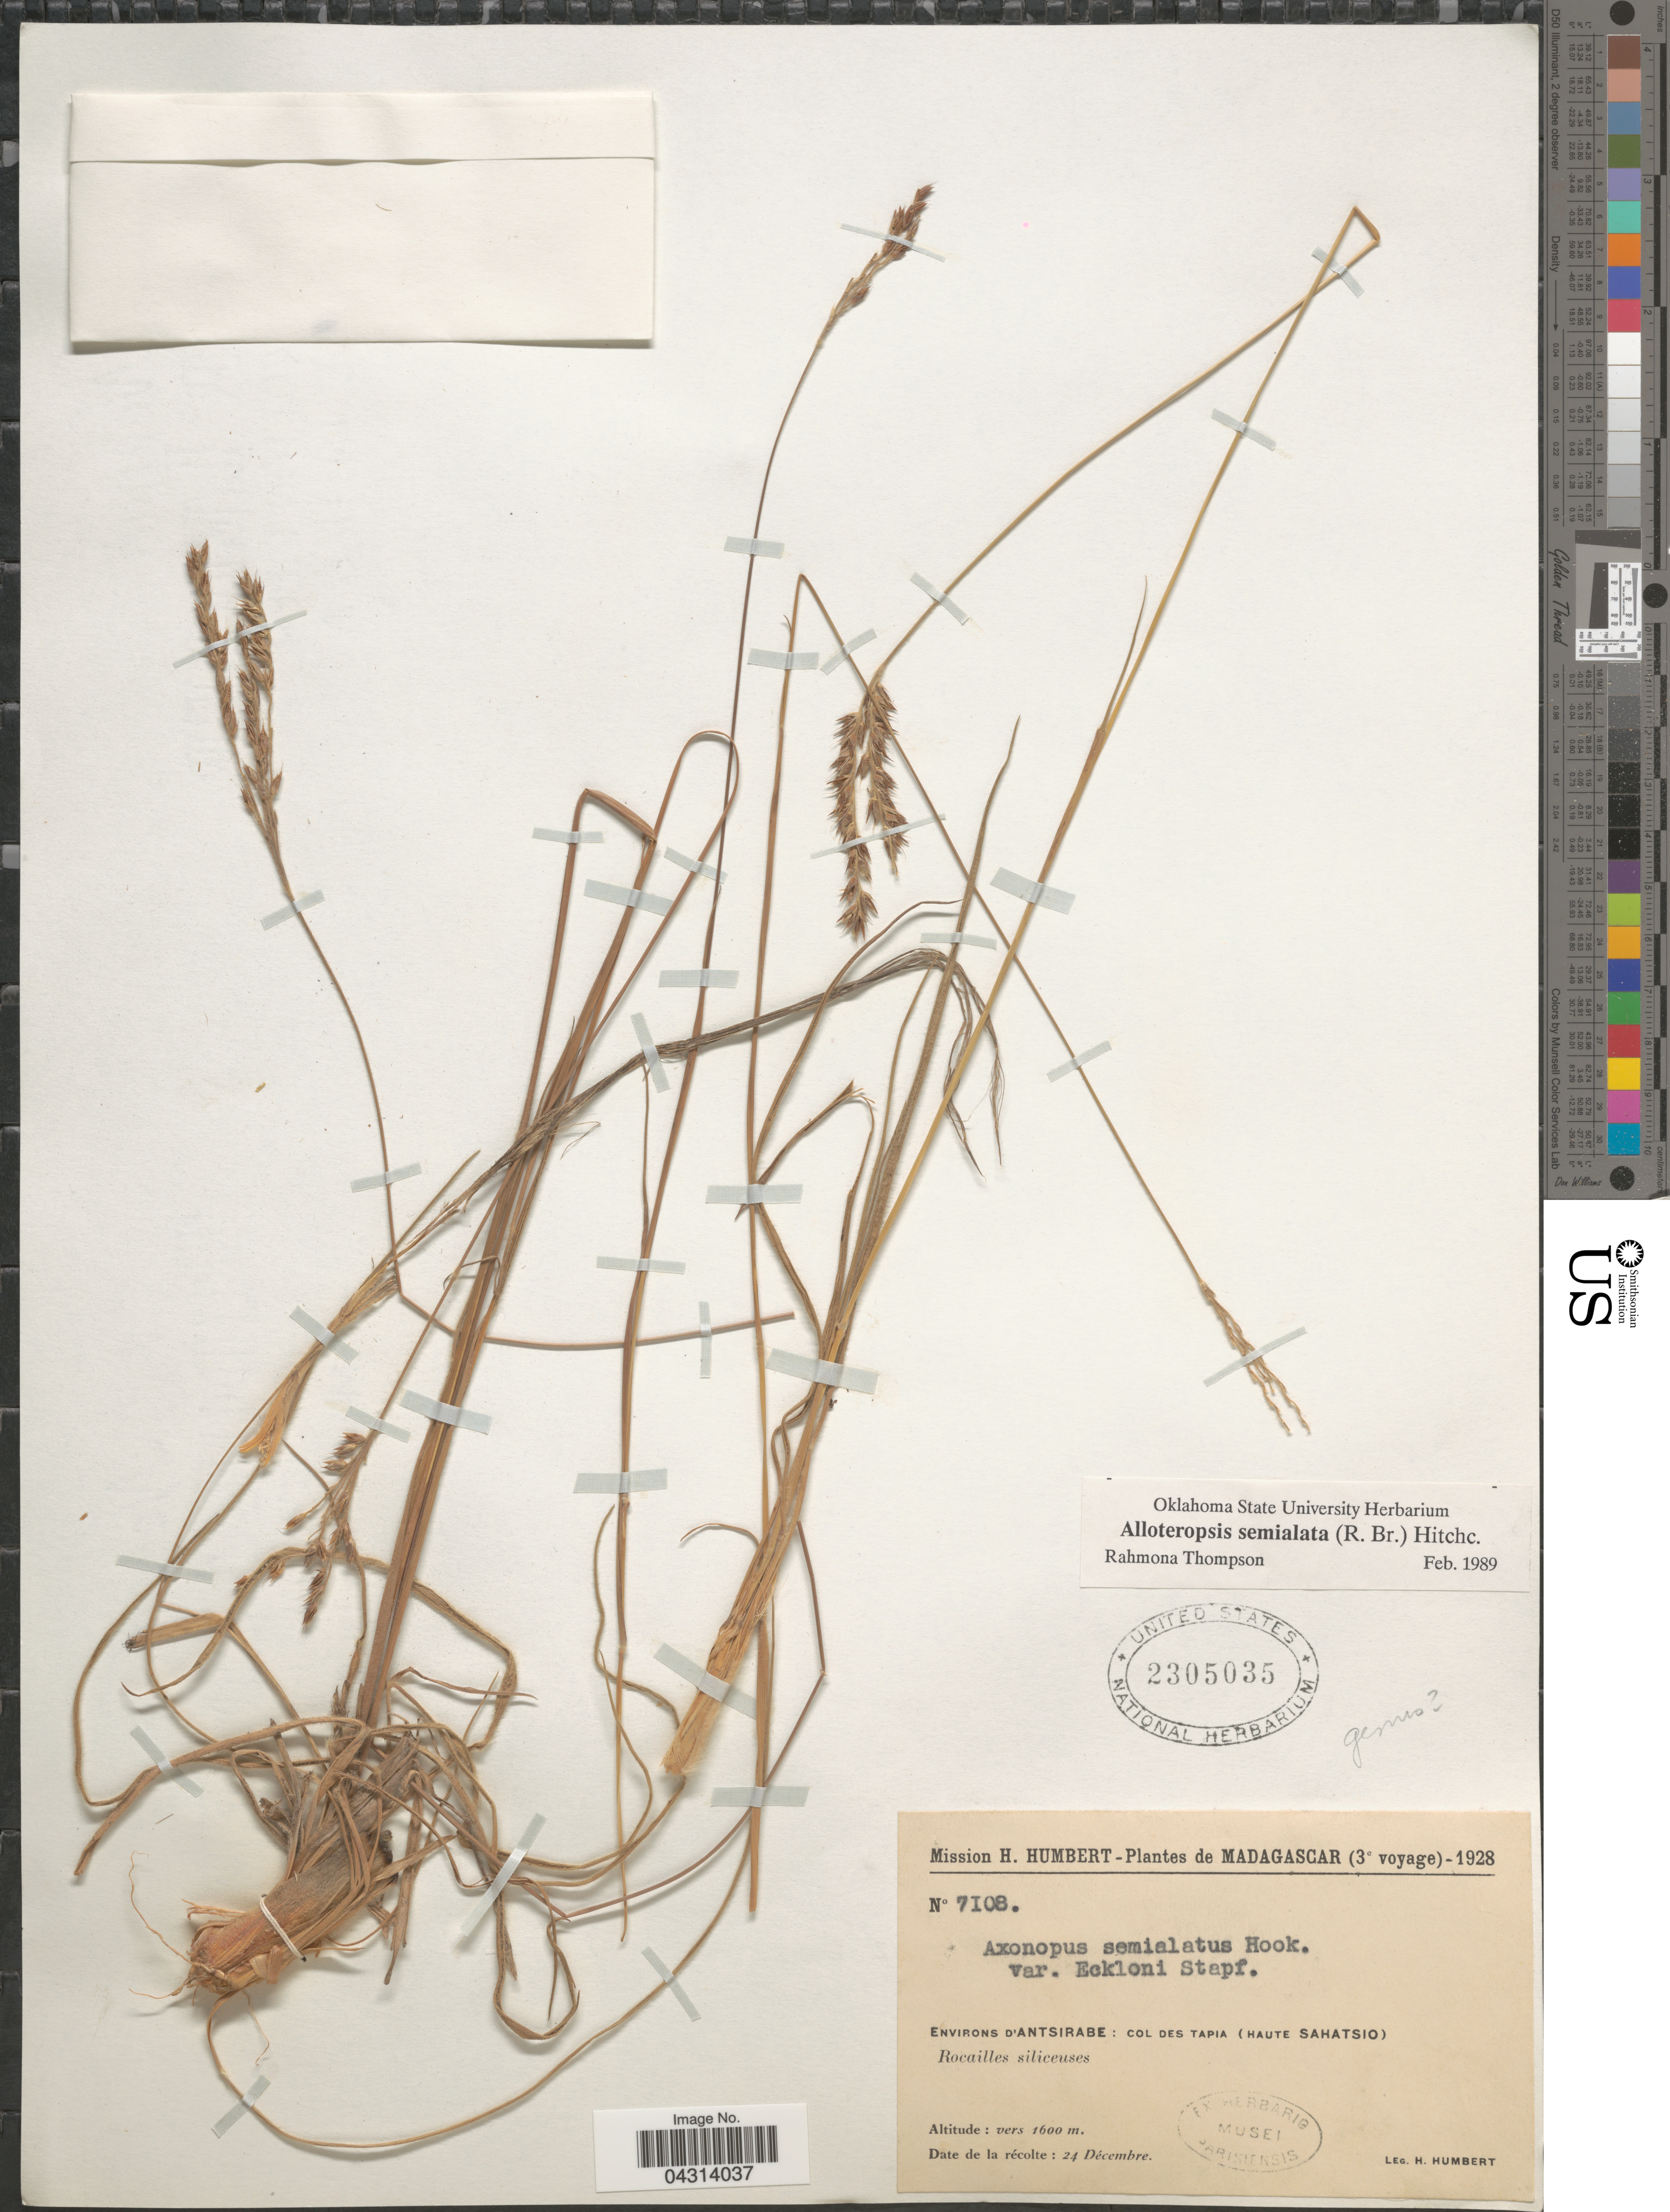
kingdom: Plantae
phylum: Tracheophyta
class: Liliopsida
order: Poales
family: Poaceae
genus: Alloteropsis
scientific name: Alloteropsis semialata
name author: (R. Br.) Hitchc.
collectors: H. Humbert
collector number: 7108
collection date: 1928-12-24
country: Madagascar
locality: Mission H. Humbert - Plantes de Madagascar (3e voyage) - 1928. Environs d' Antsirabe: Col des Tapia (Haute Sahatsio).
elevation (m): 1600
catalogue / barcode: US 2305035